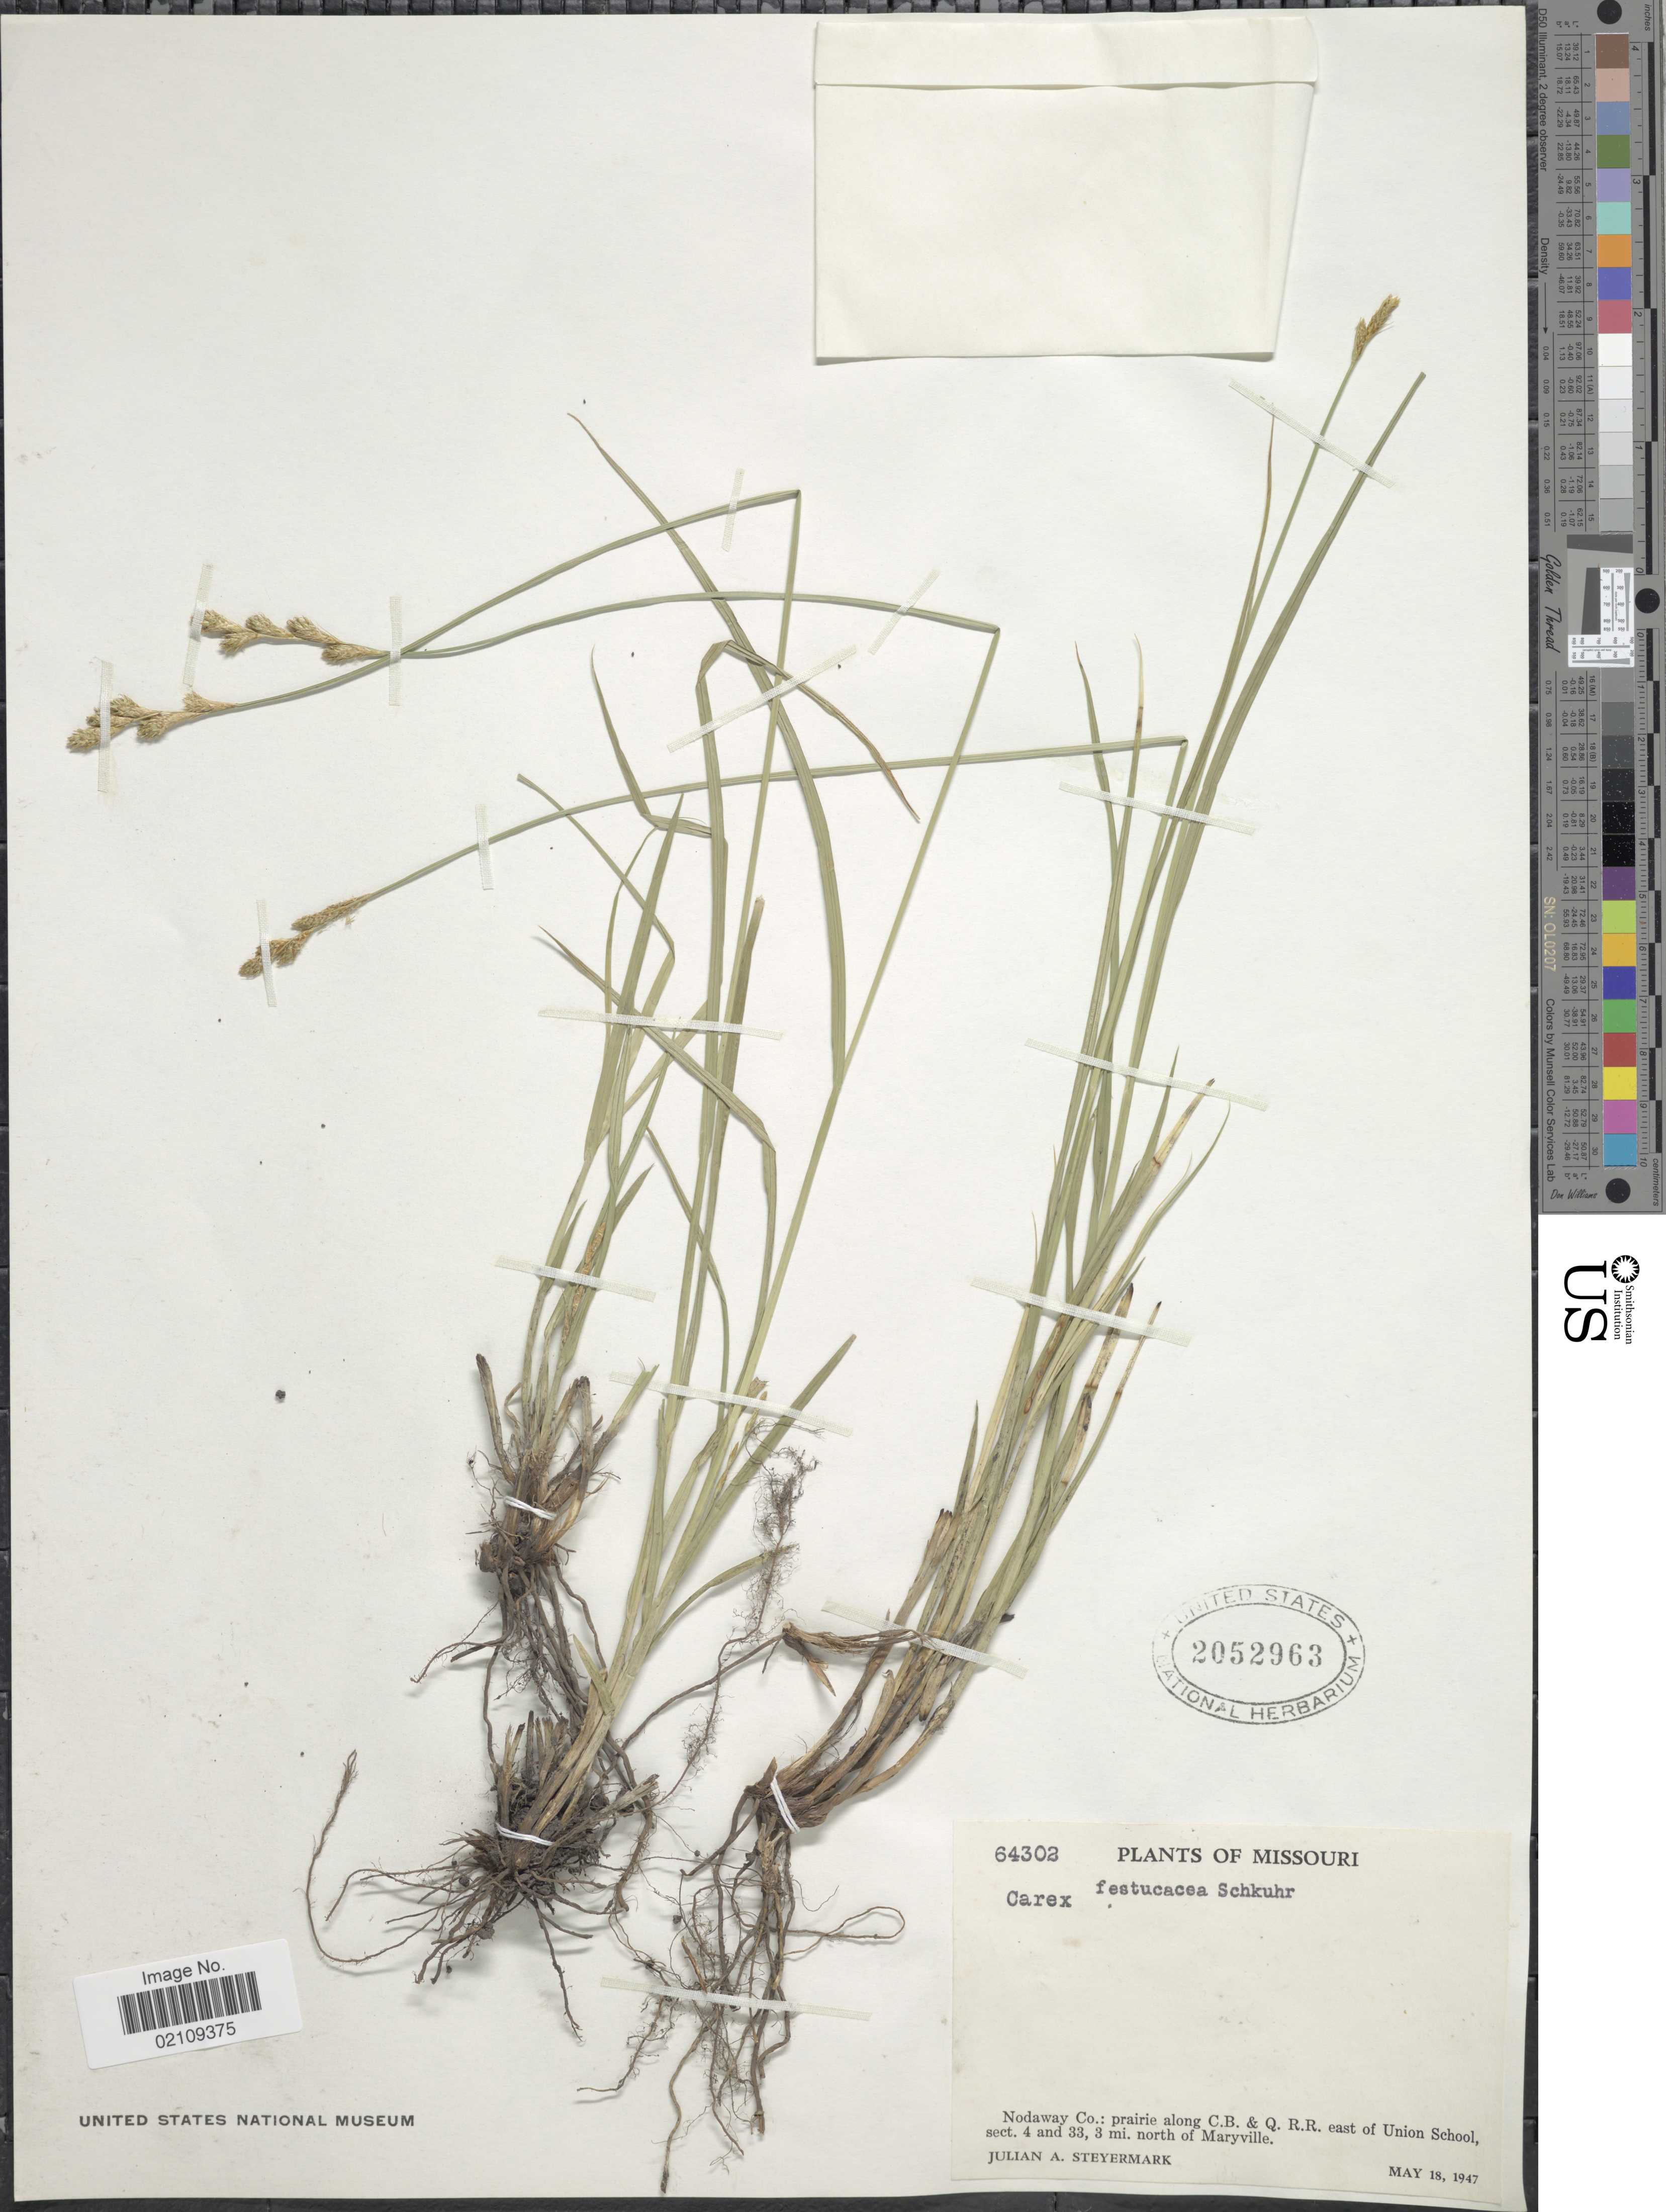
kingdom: Plantae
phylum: Tracheophyta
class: Liliopsida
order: Poales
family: Cyperaceae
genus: Carex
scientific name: Carex festucacea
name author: Willd.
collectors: J. Steyermark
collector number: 64302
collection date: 1947-05-18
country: United States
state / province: Missouri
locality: Nodaway Co: prairie along C.B. & Q.R.R east of Union School, sect. 4 and 33, 3 mi. north of Maryville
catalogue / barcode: US 2052963